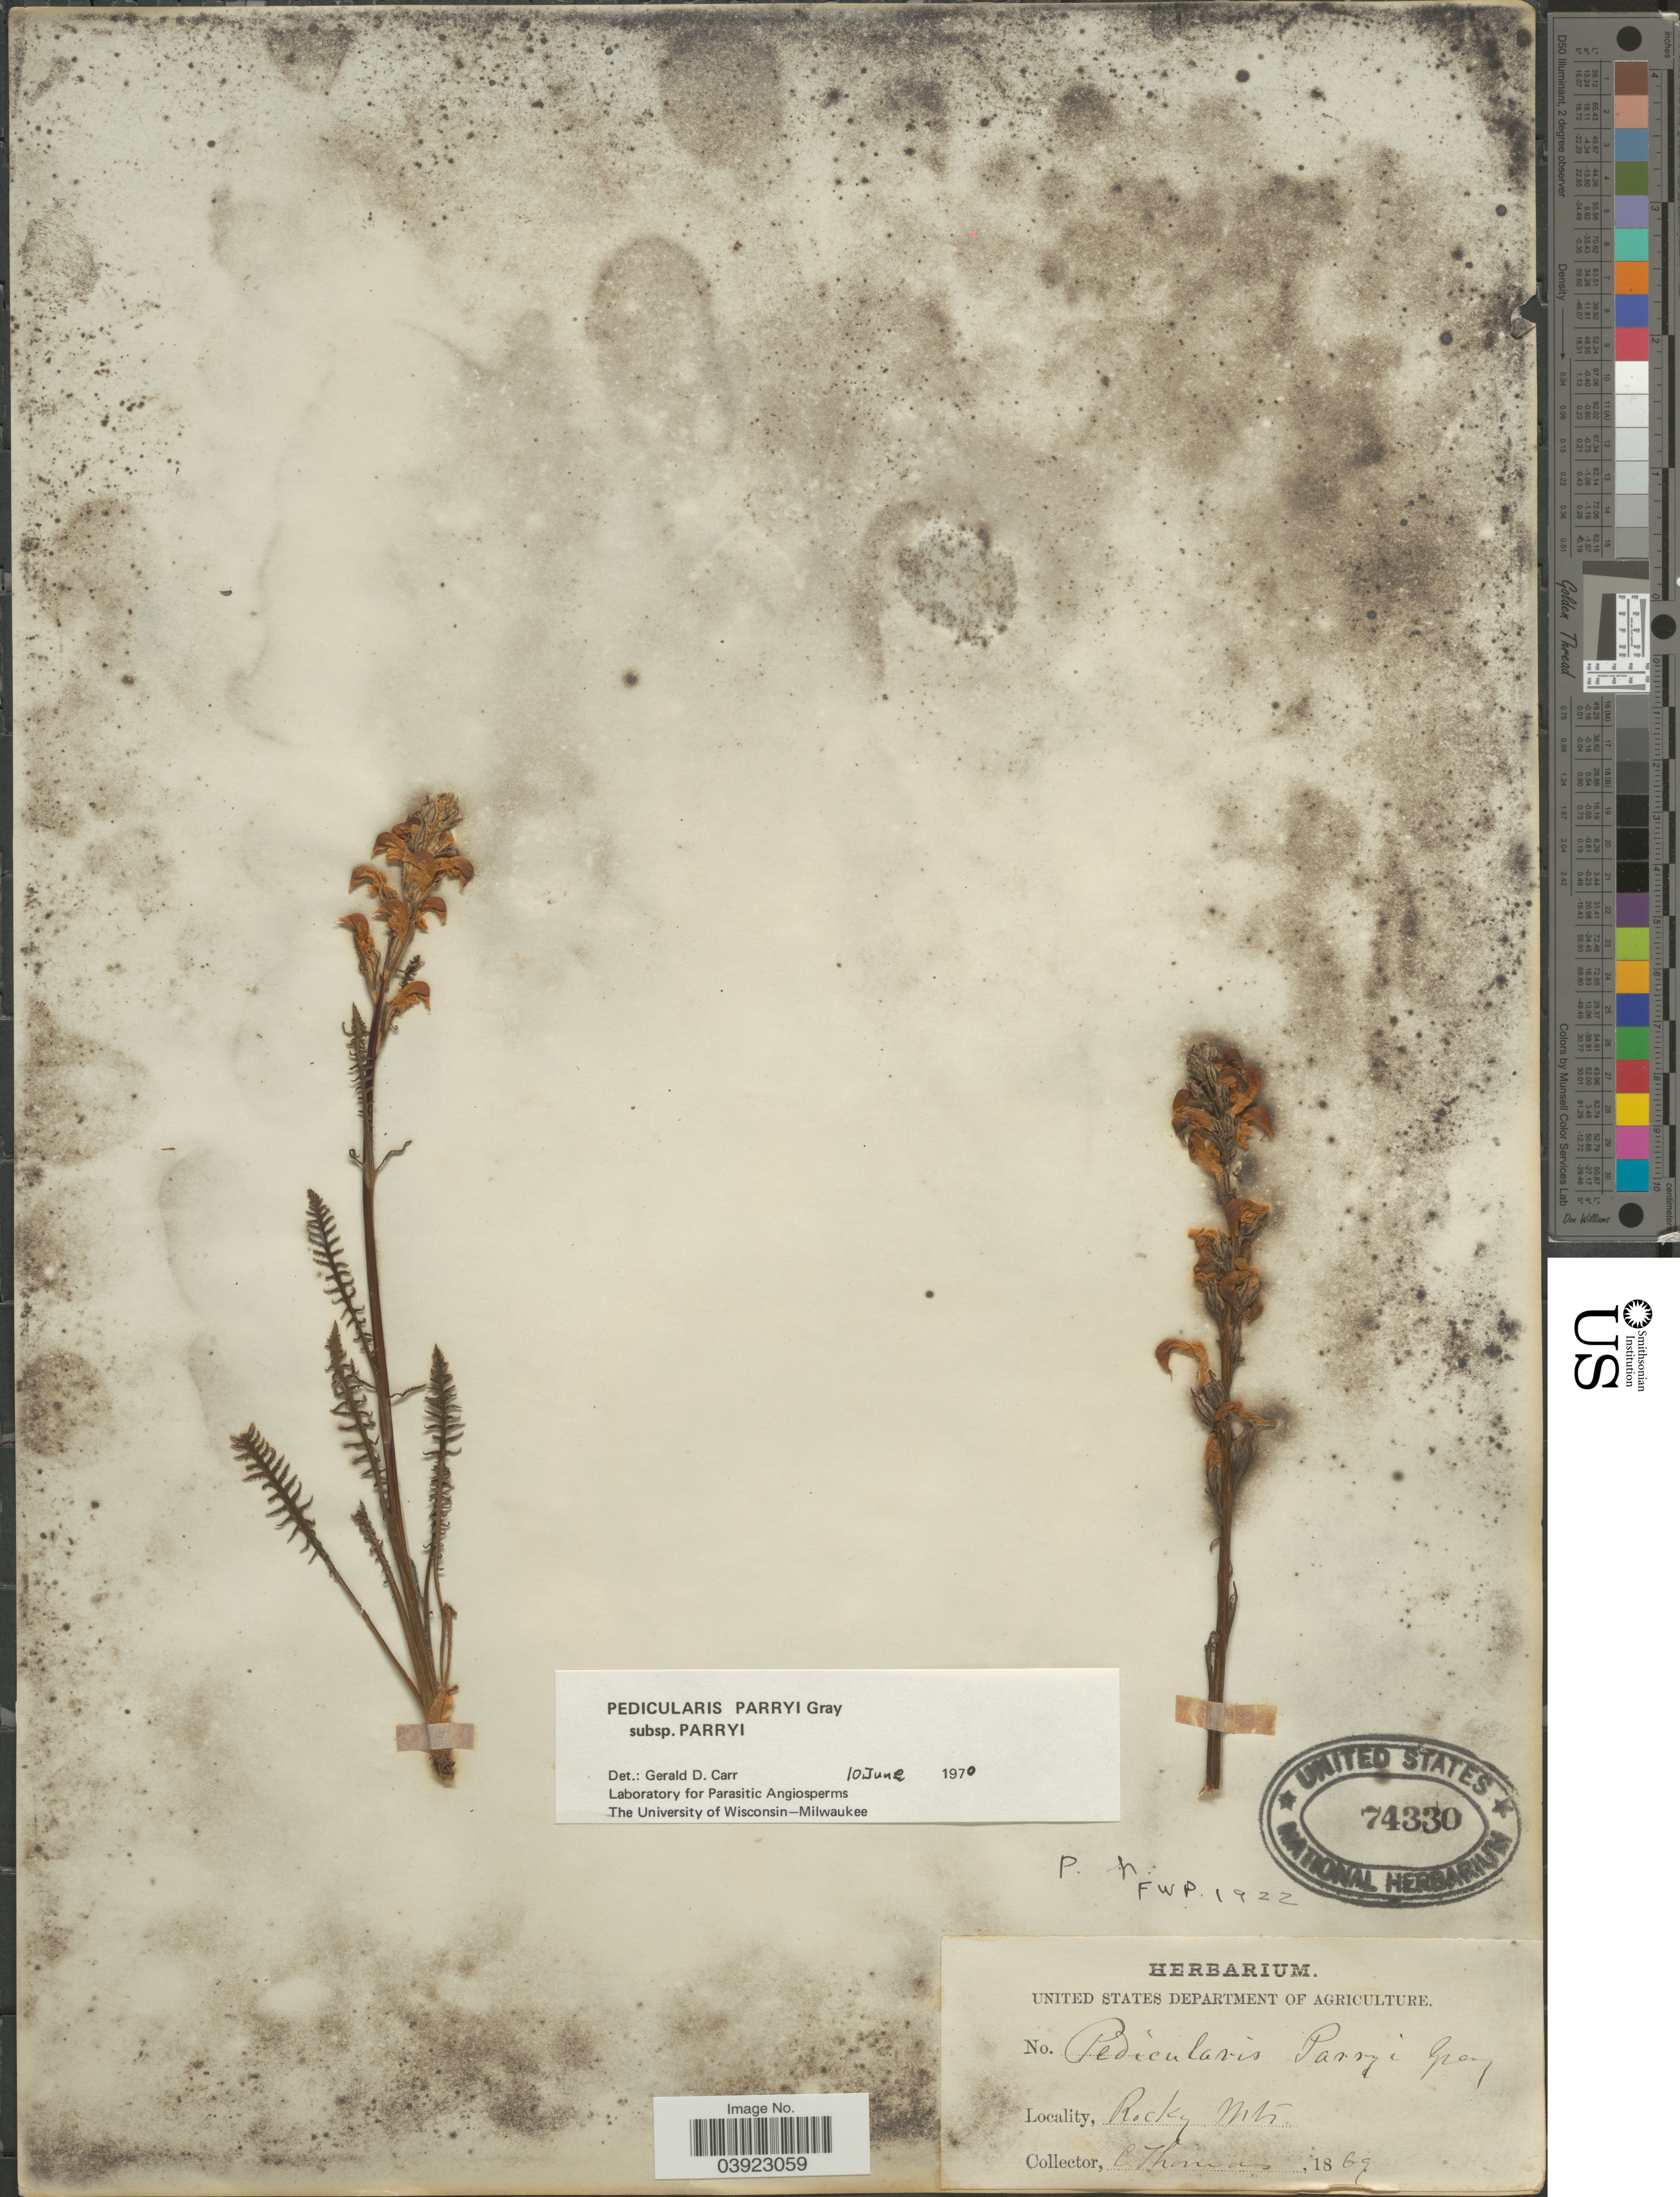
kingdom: Plantae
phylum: Tracheophyta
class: Magnoliopsida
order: Lamiales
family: Orobanchaceae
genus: Pedicularis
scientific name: Pedicularis parryi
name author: A. Gray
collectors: C. Thomas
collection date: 1869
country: United States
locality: Rocky Mts.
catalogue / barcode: US 74330